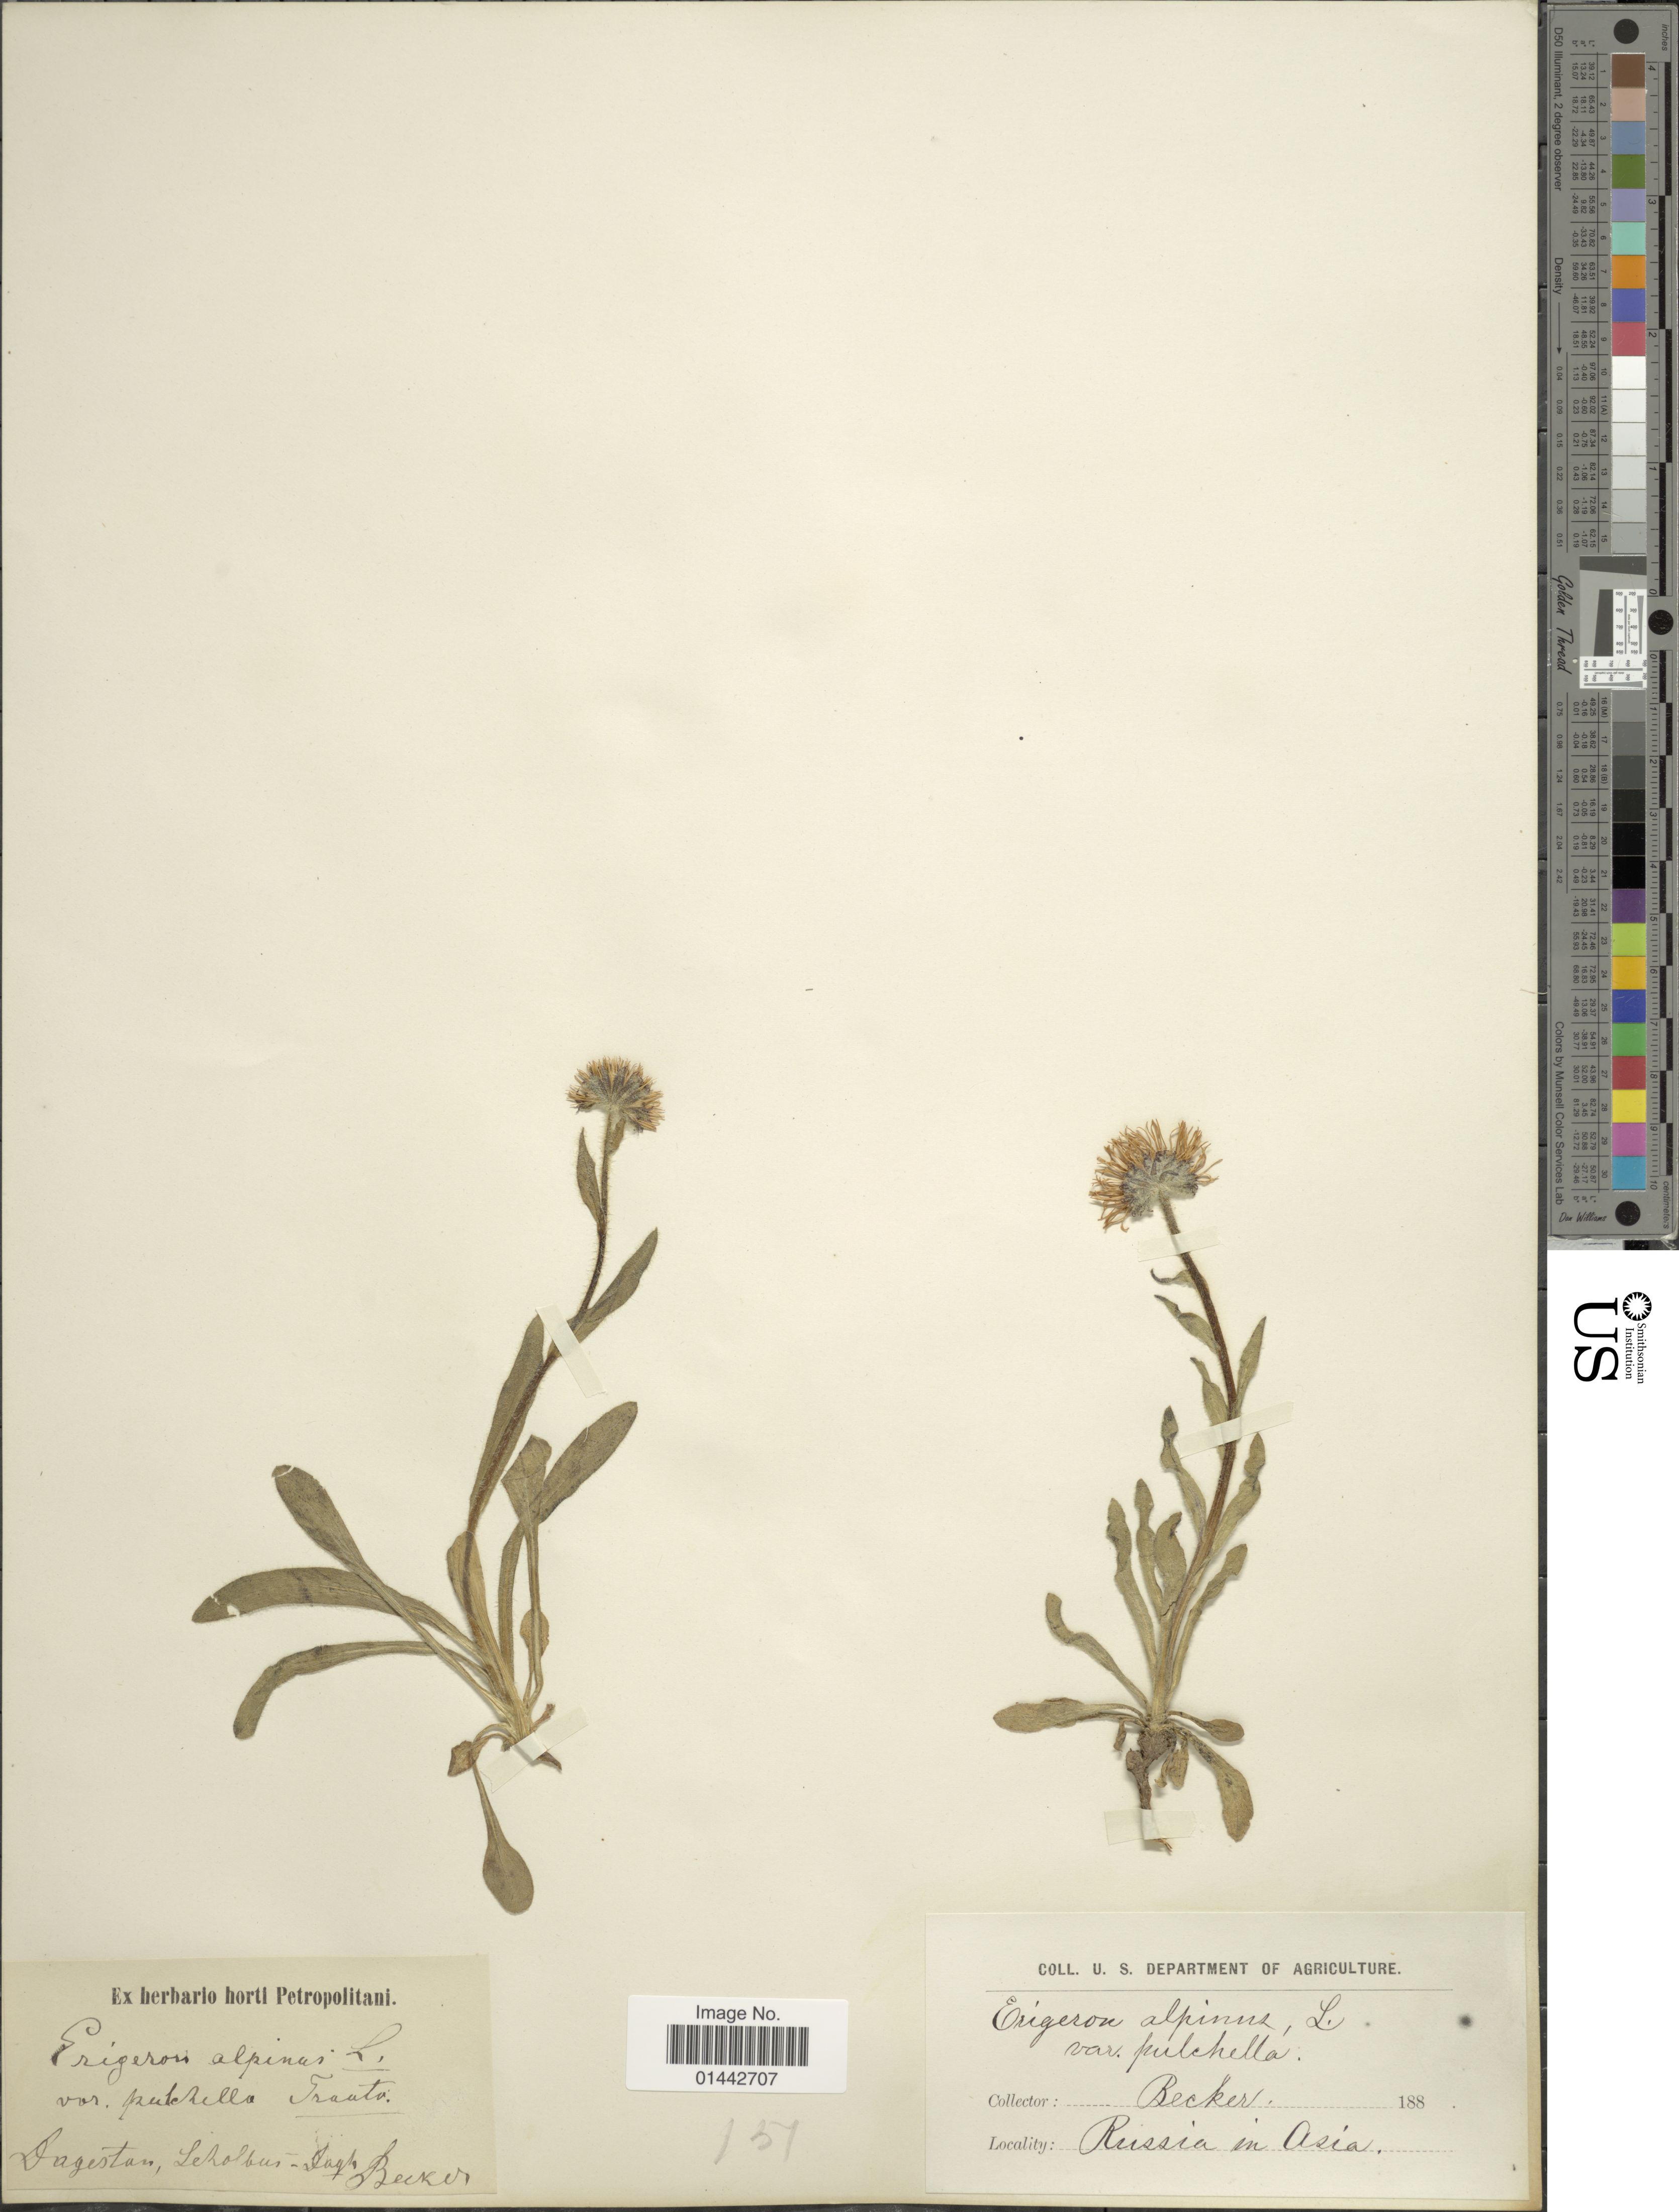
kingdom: Plantae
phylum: Tracheophyta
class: Magnoliopsida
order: Asterales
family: Asteraceae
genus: Erigeron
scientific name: Erigeron alpinus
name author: L.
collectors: -. Becker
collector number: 151?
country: Russian Federation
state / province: Dagestan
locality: Seholbur-Dagh. (Shalbuzdag)